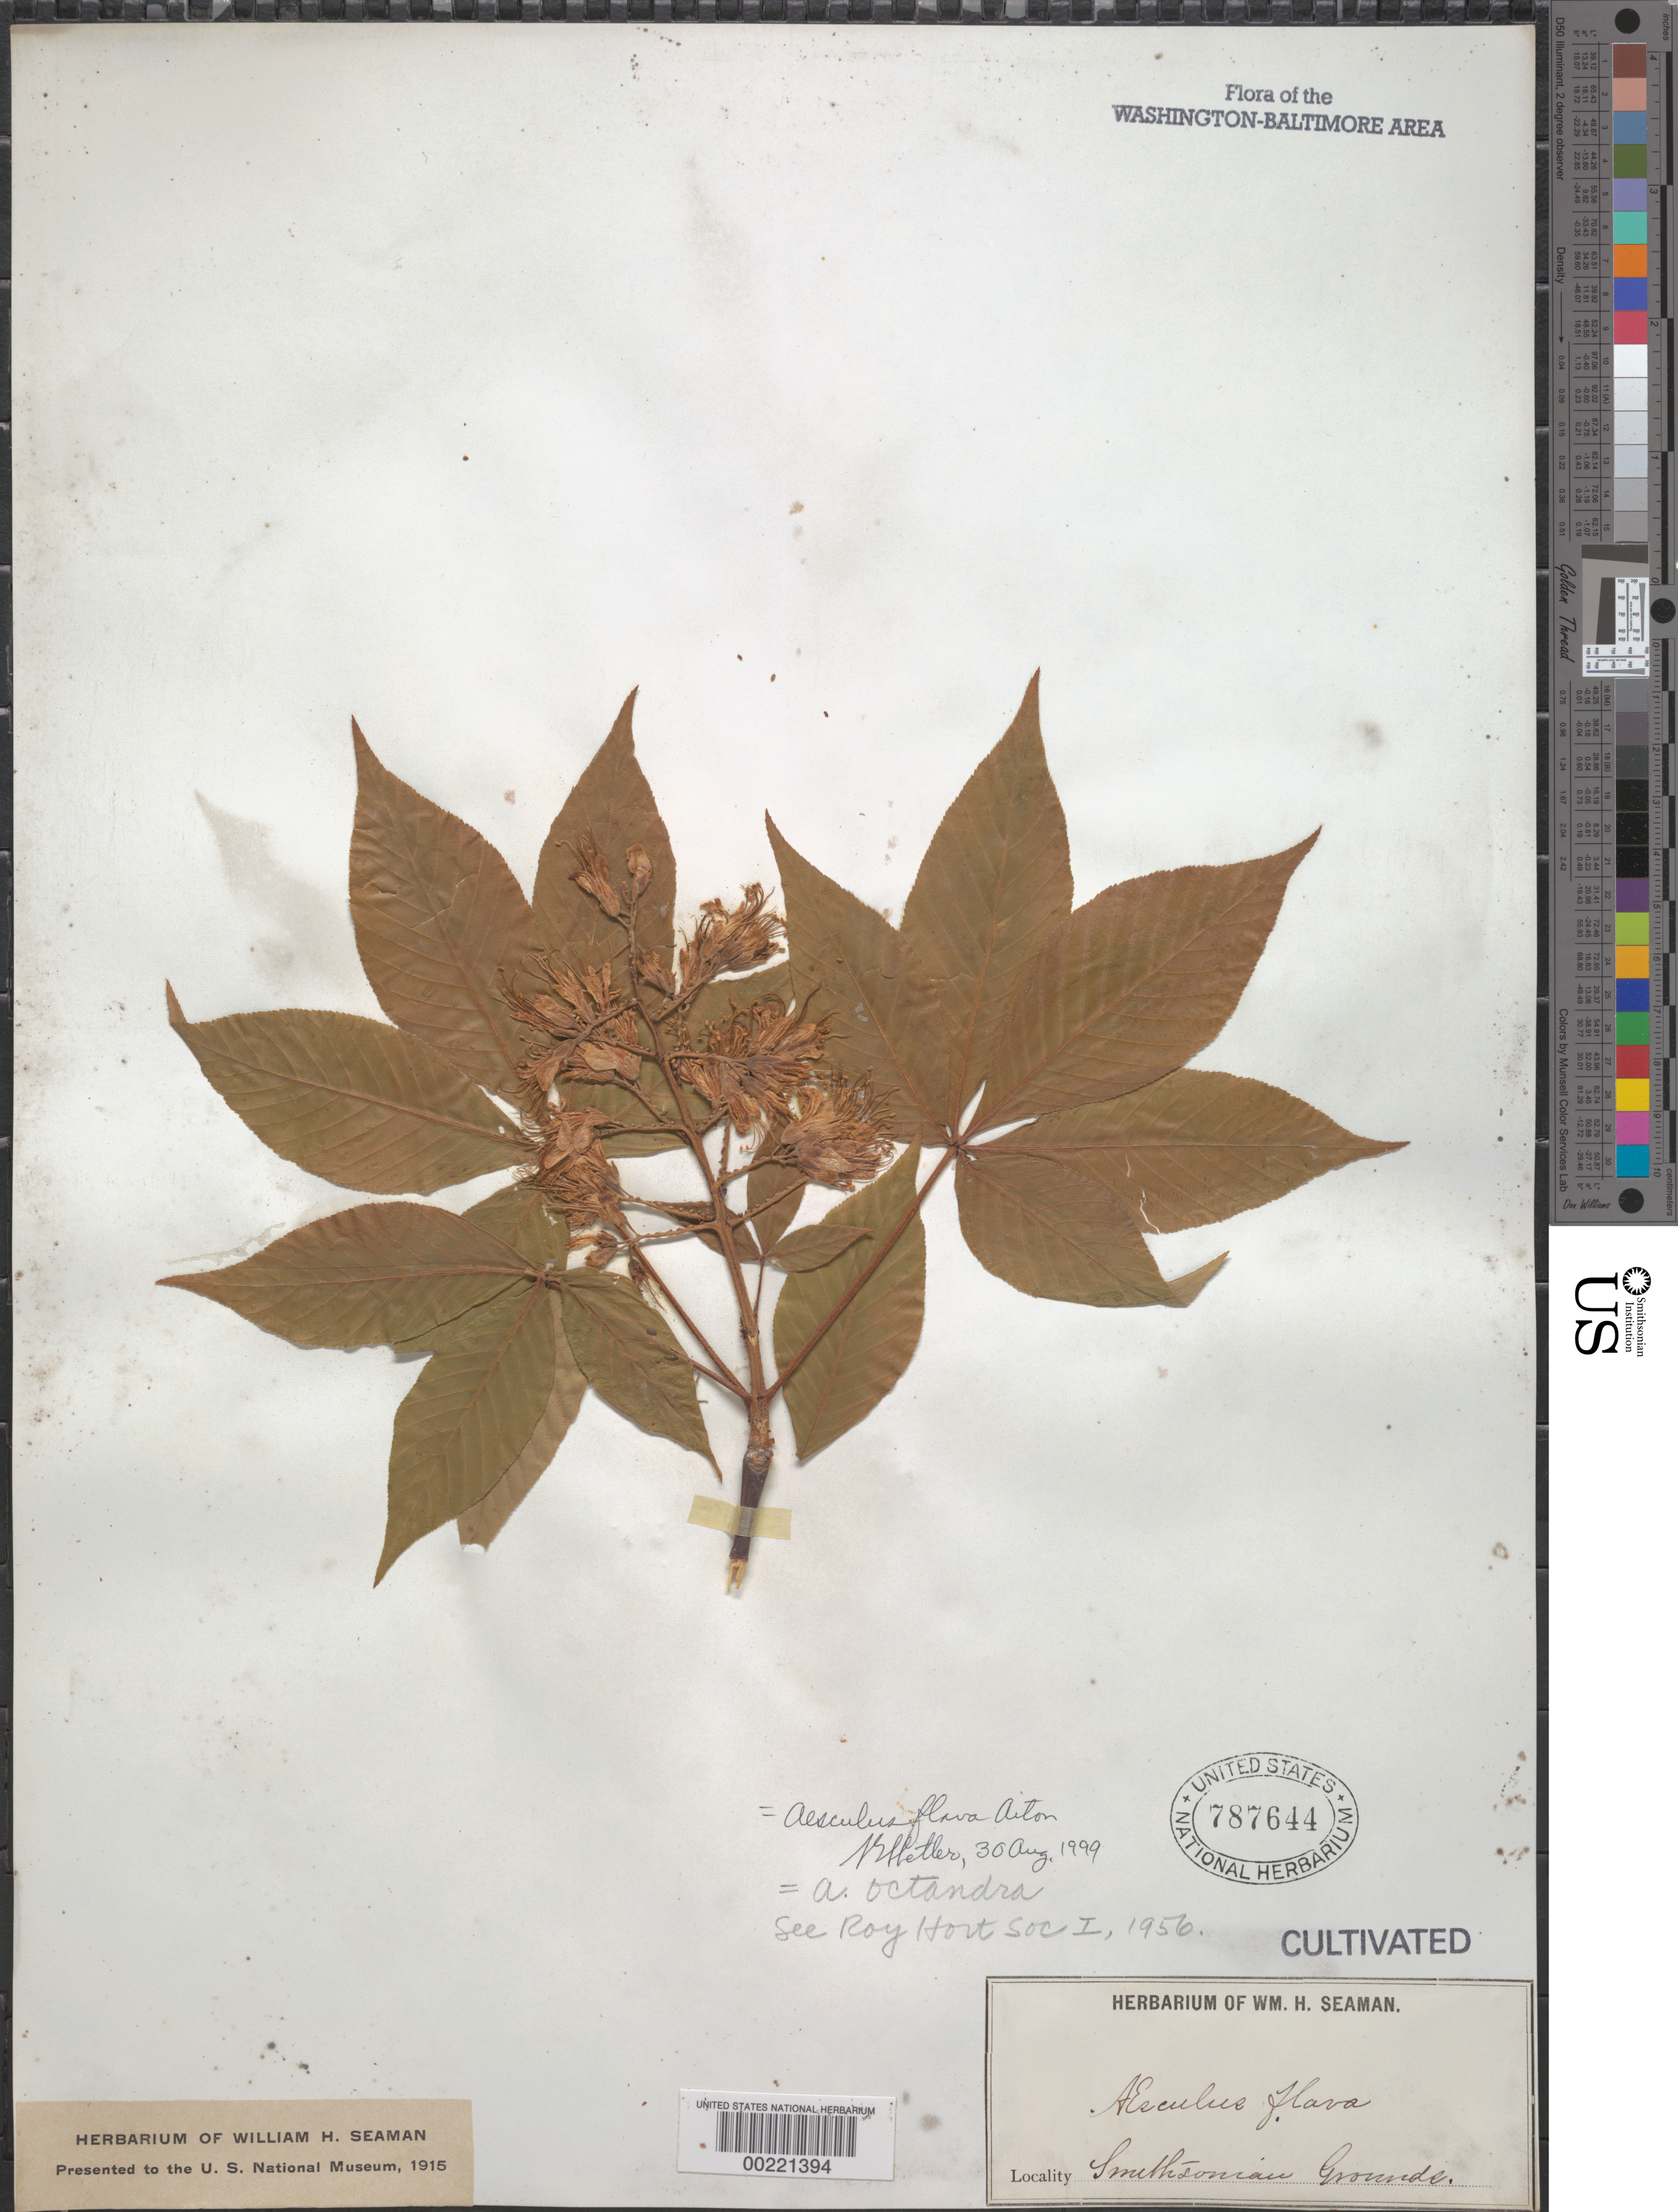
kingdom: Plantae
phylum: Tracheophyta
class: Magnoliopsida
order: Sapindales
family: Sapindaceae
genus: Aesculus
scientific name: Aesculus flava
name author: Sol.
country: United States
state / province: District of Columbia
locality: Smithsonian grounds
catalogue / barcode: US 787644